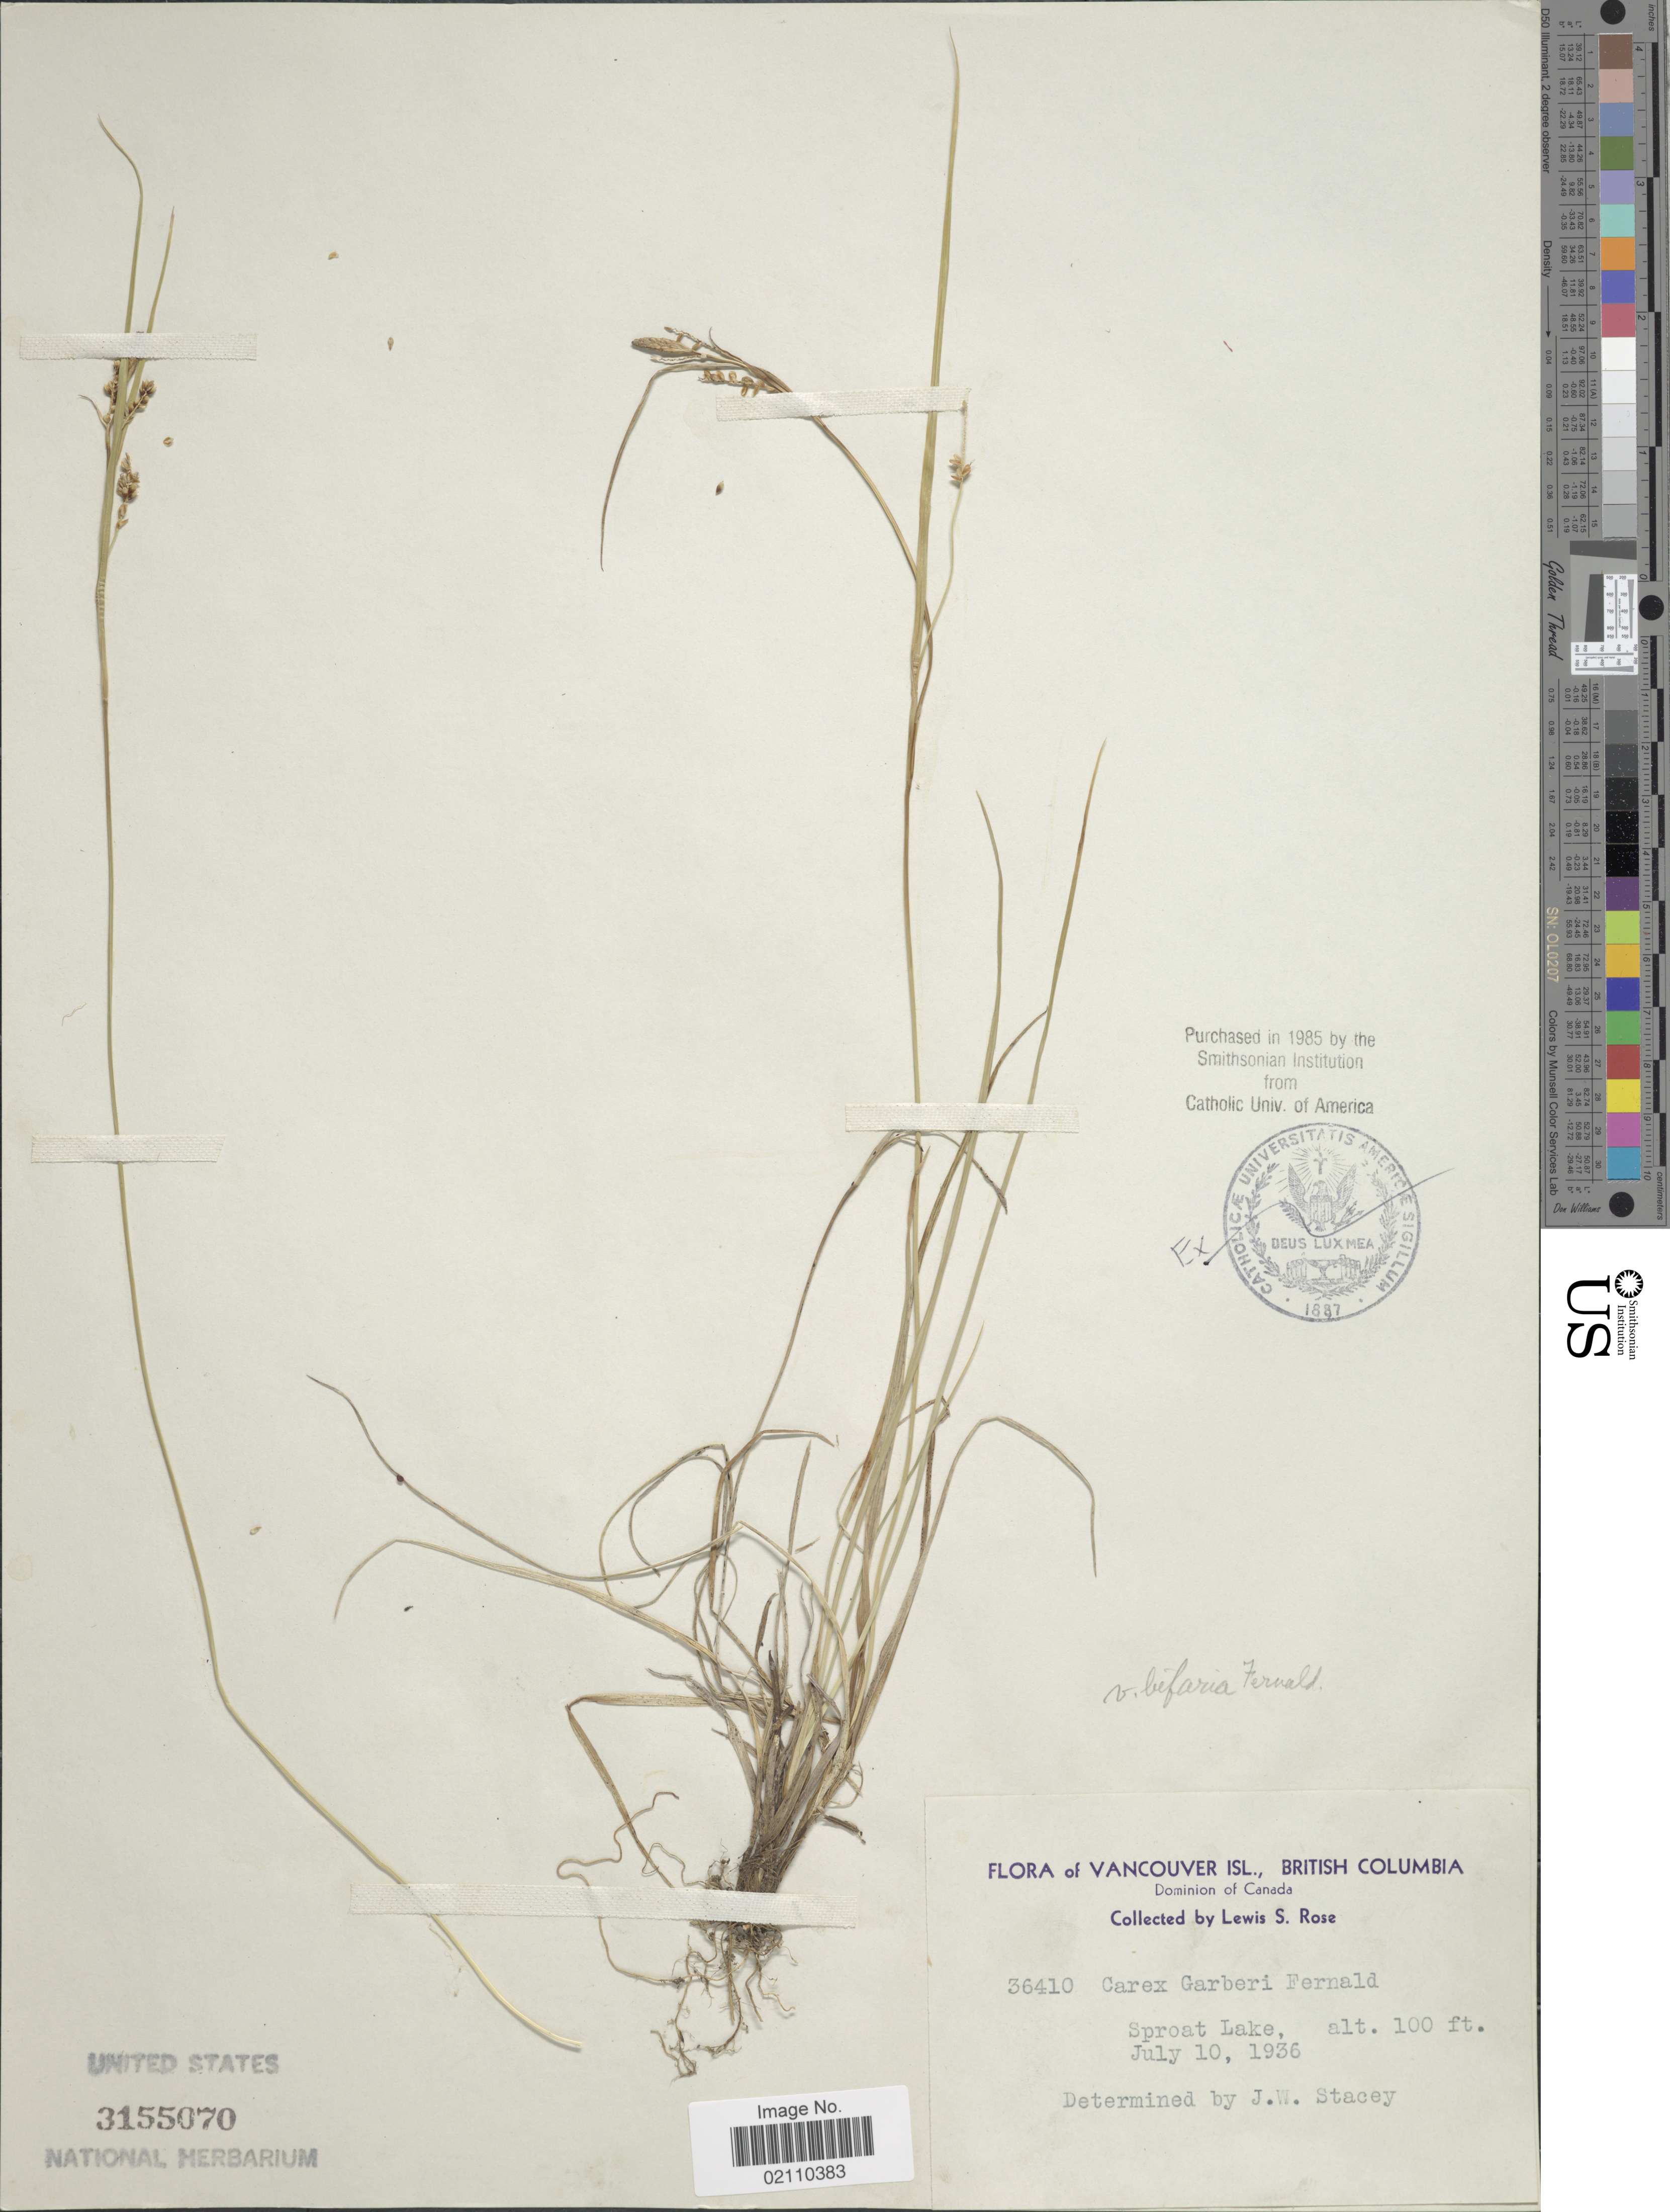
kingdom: Plantae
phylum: Tracheophyta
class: Liliopsida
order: Poales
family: Cyperaceae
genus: Carex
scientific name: Carex garberi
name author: Fernald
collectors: L. S. Rose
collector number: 36410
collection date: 1936-07-10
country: Canada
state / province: British Columbia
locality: Vancouver Isl., Sproat Lake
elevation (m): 30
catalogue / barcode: US 3155070